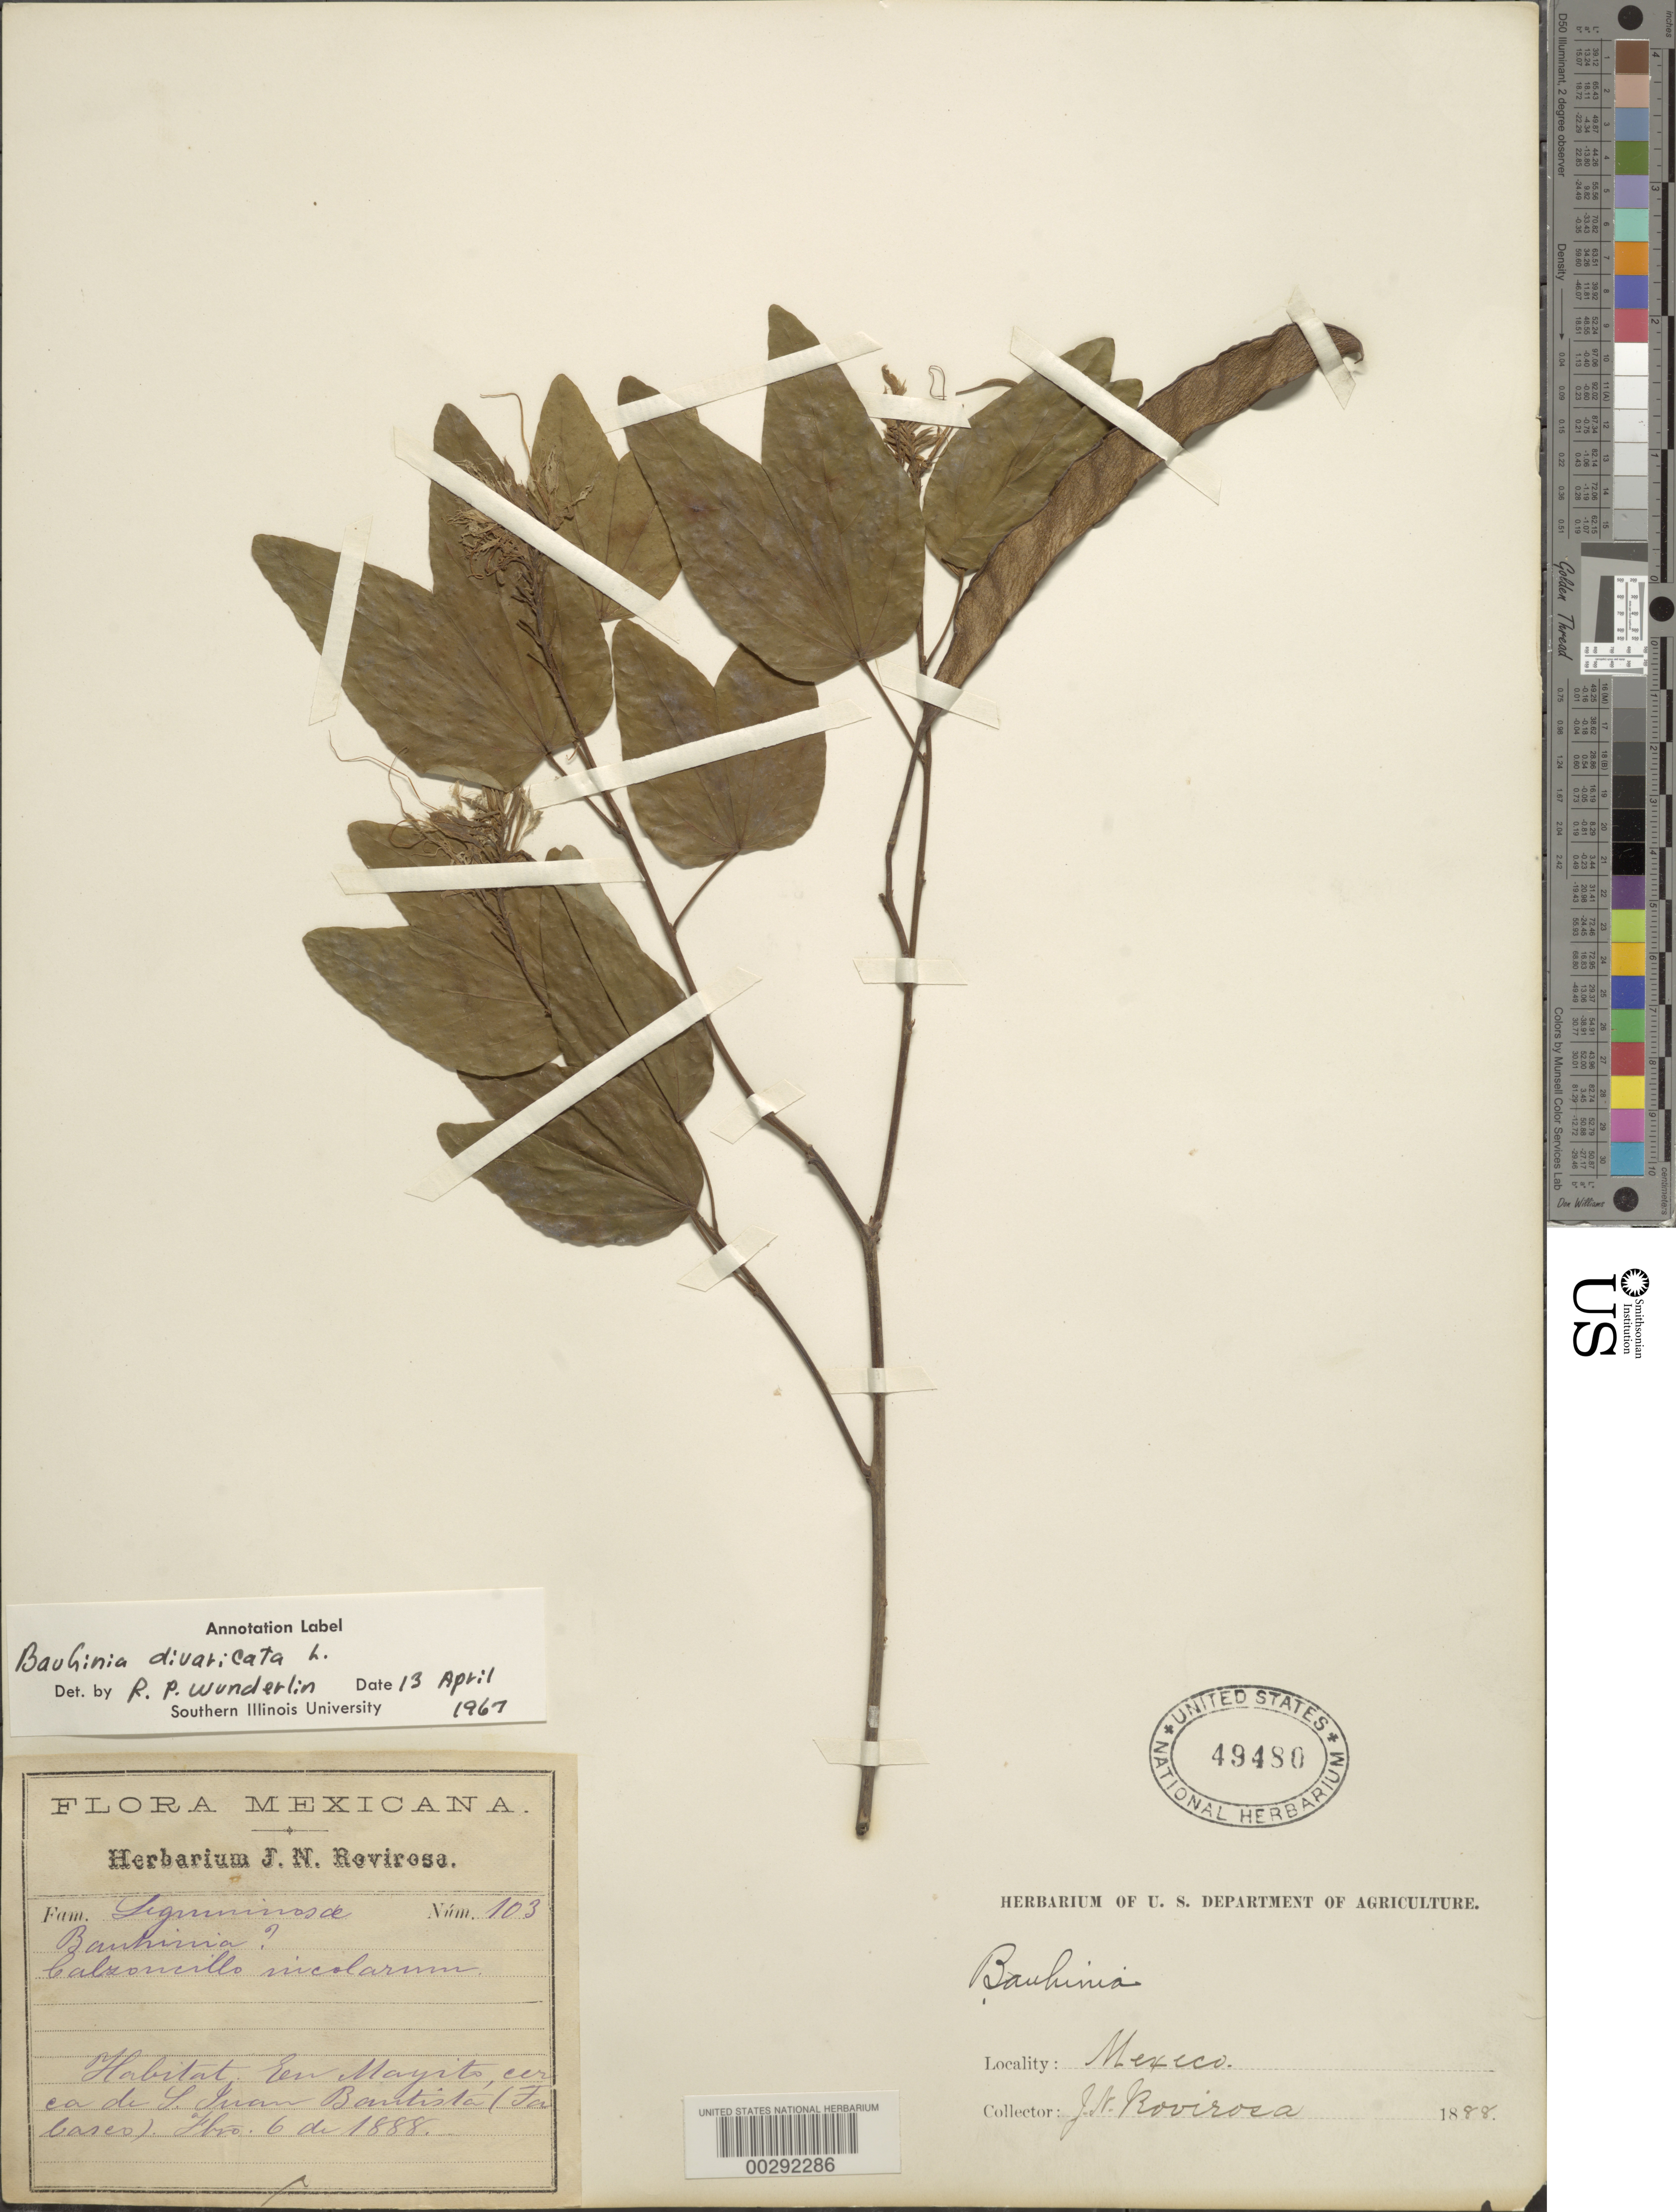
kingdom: Plantae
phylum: Tracheophyta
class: Magnoliopsida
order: Fabales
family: Fabaceae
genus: Bauhinia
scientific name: Bauhinia divaricata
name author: L.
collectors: J. N. Rovirosa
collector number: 103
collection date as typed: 06 Feb 1888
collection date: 1888-02-06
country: Mexico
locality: Mayito, ca l. juan bautista (fabaseo)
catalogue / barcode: US 49480